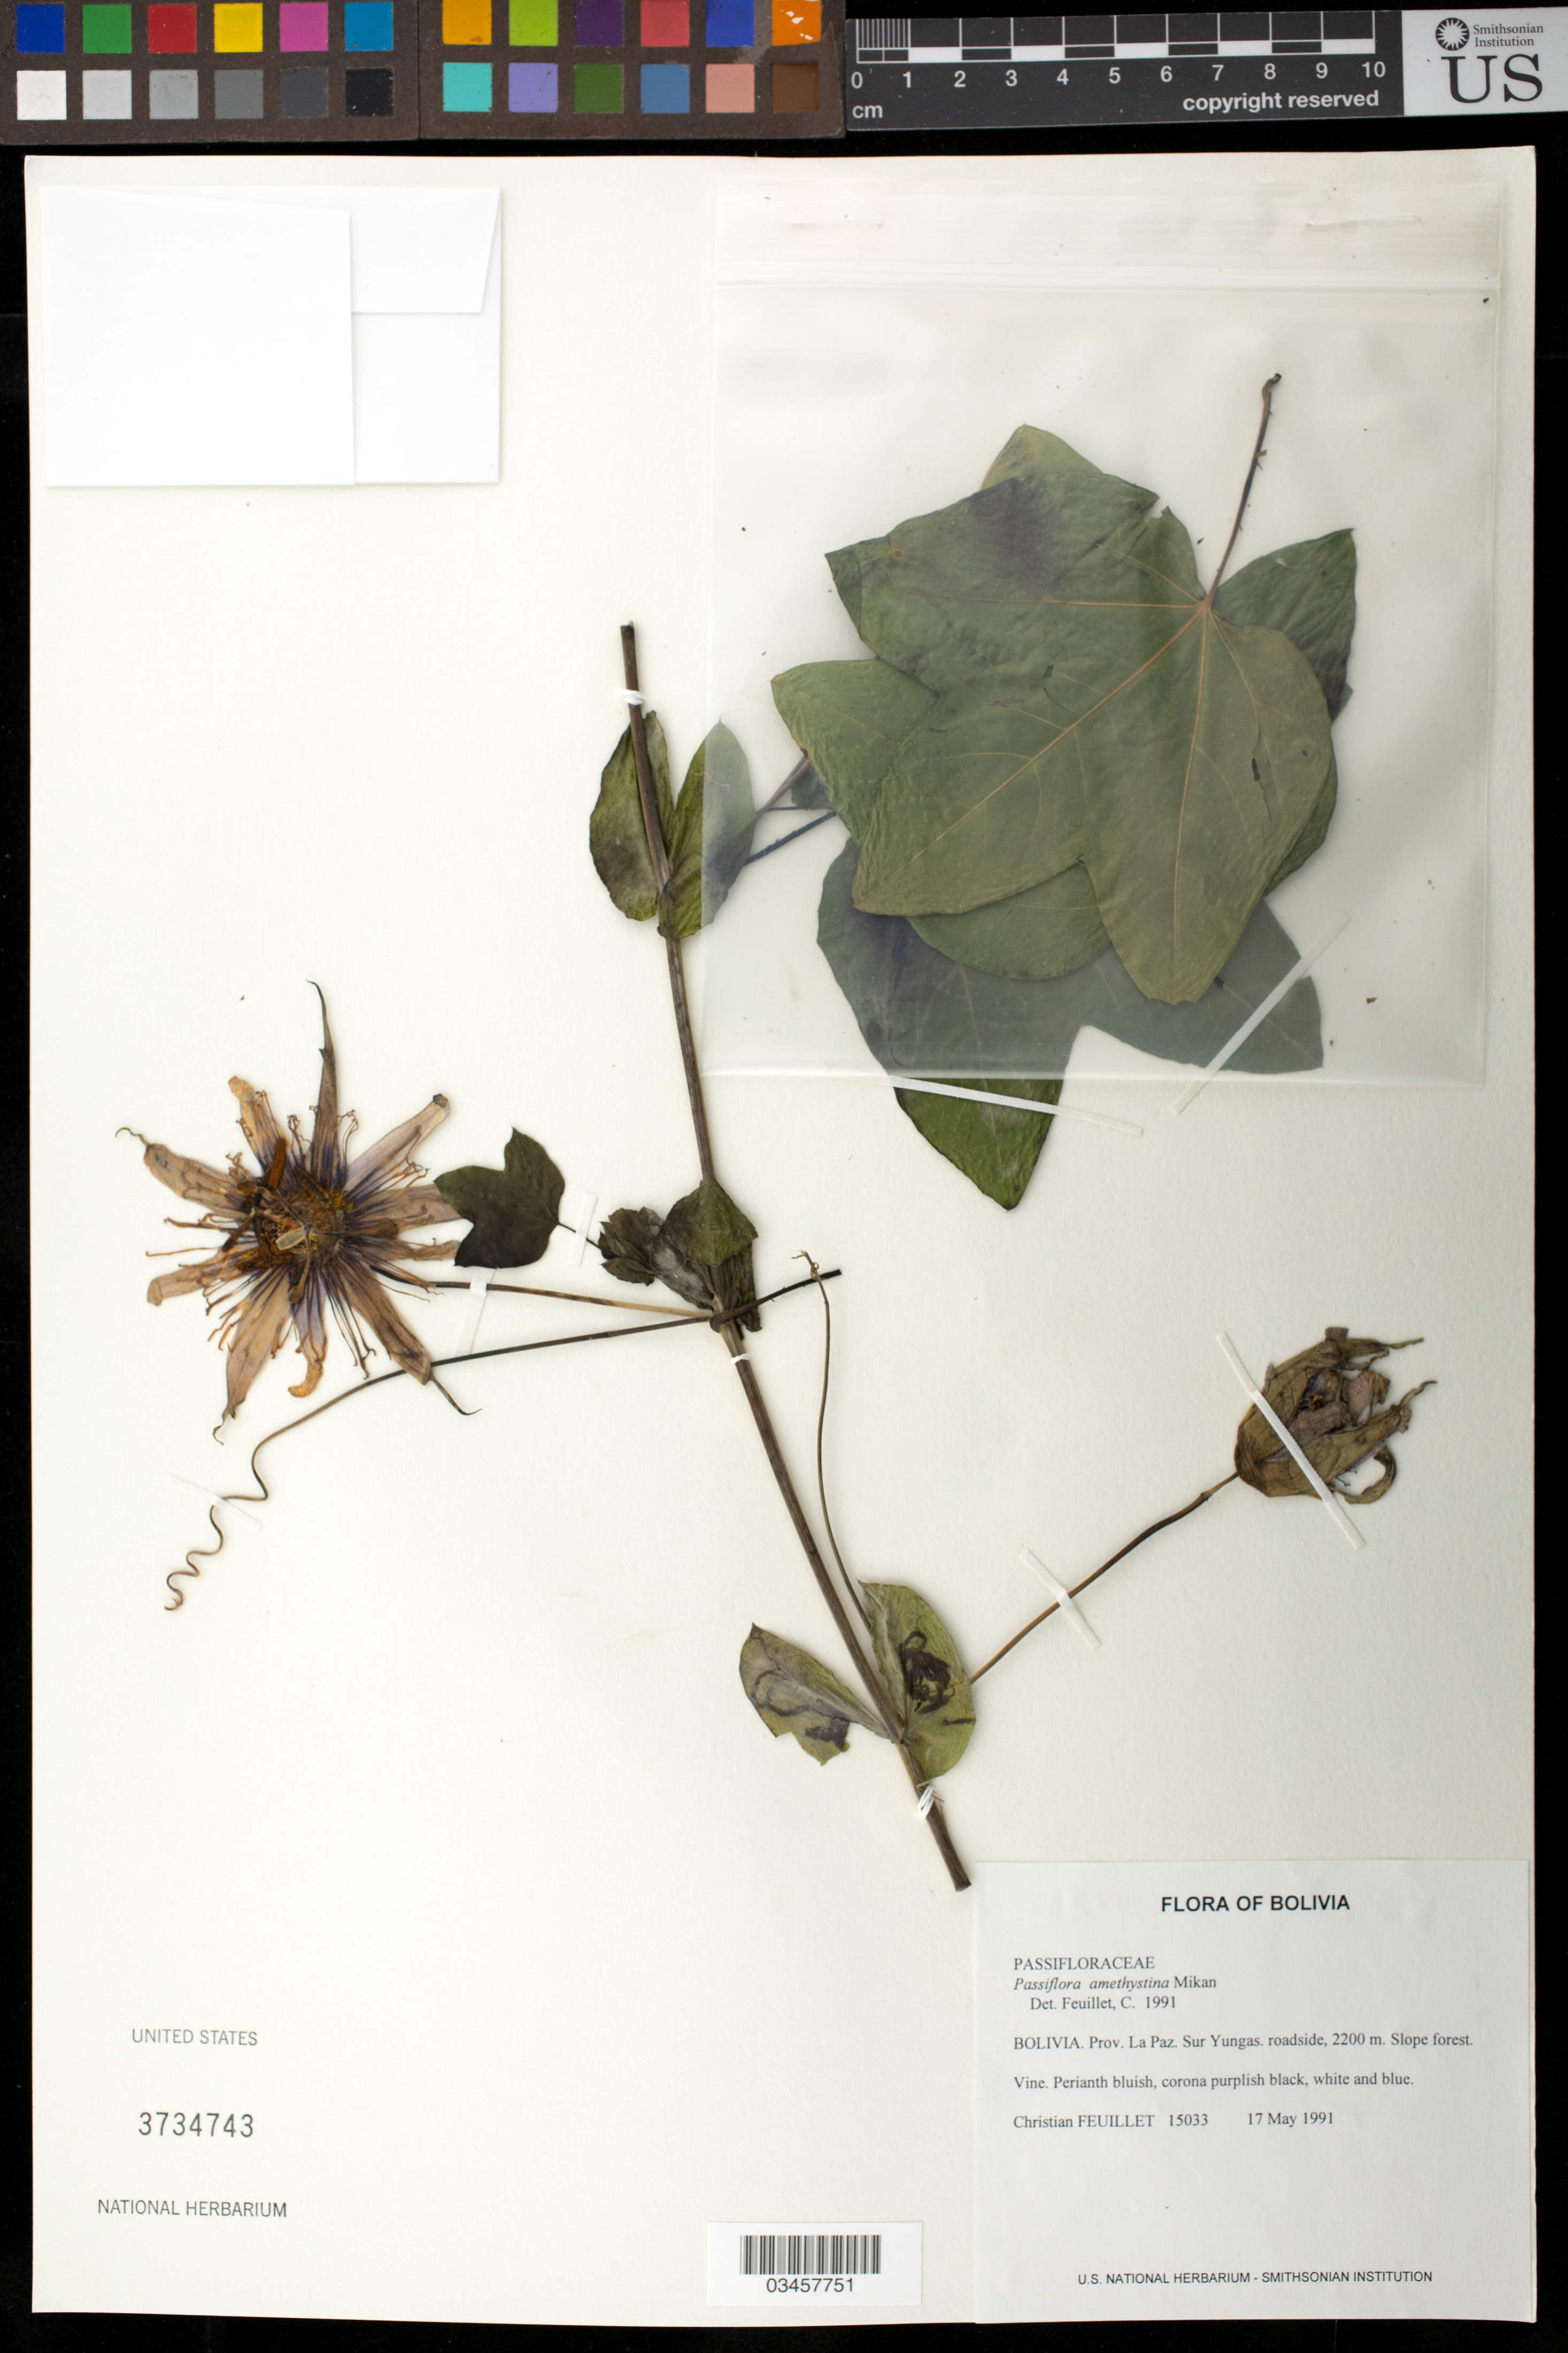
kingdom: Plantae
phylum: Tracheophyta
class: Magnoliopsida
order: Malpighiales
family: Passifloraceae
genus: Passiflora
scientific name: Passiflora amethystina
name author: J.C. Mikan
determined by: Feuillet, C.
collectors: C. Feuillet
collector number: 15033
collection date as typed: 17 May 1991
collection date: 1991-05-17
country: Bolivia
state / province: La Paz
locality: Sur Yungas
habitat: Slope forest; roadside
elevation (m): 2200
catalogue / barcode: US 3734743